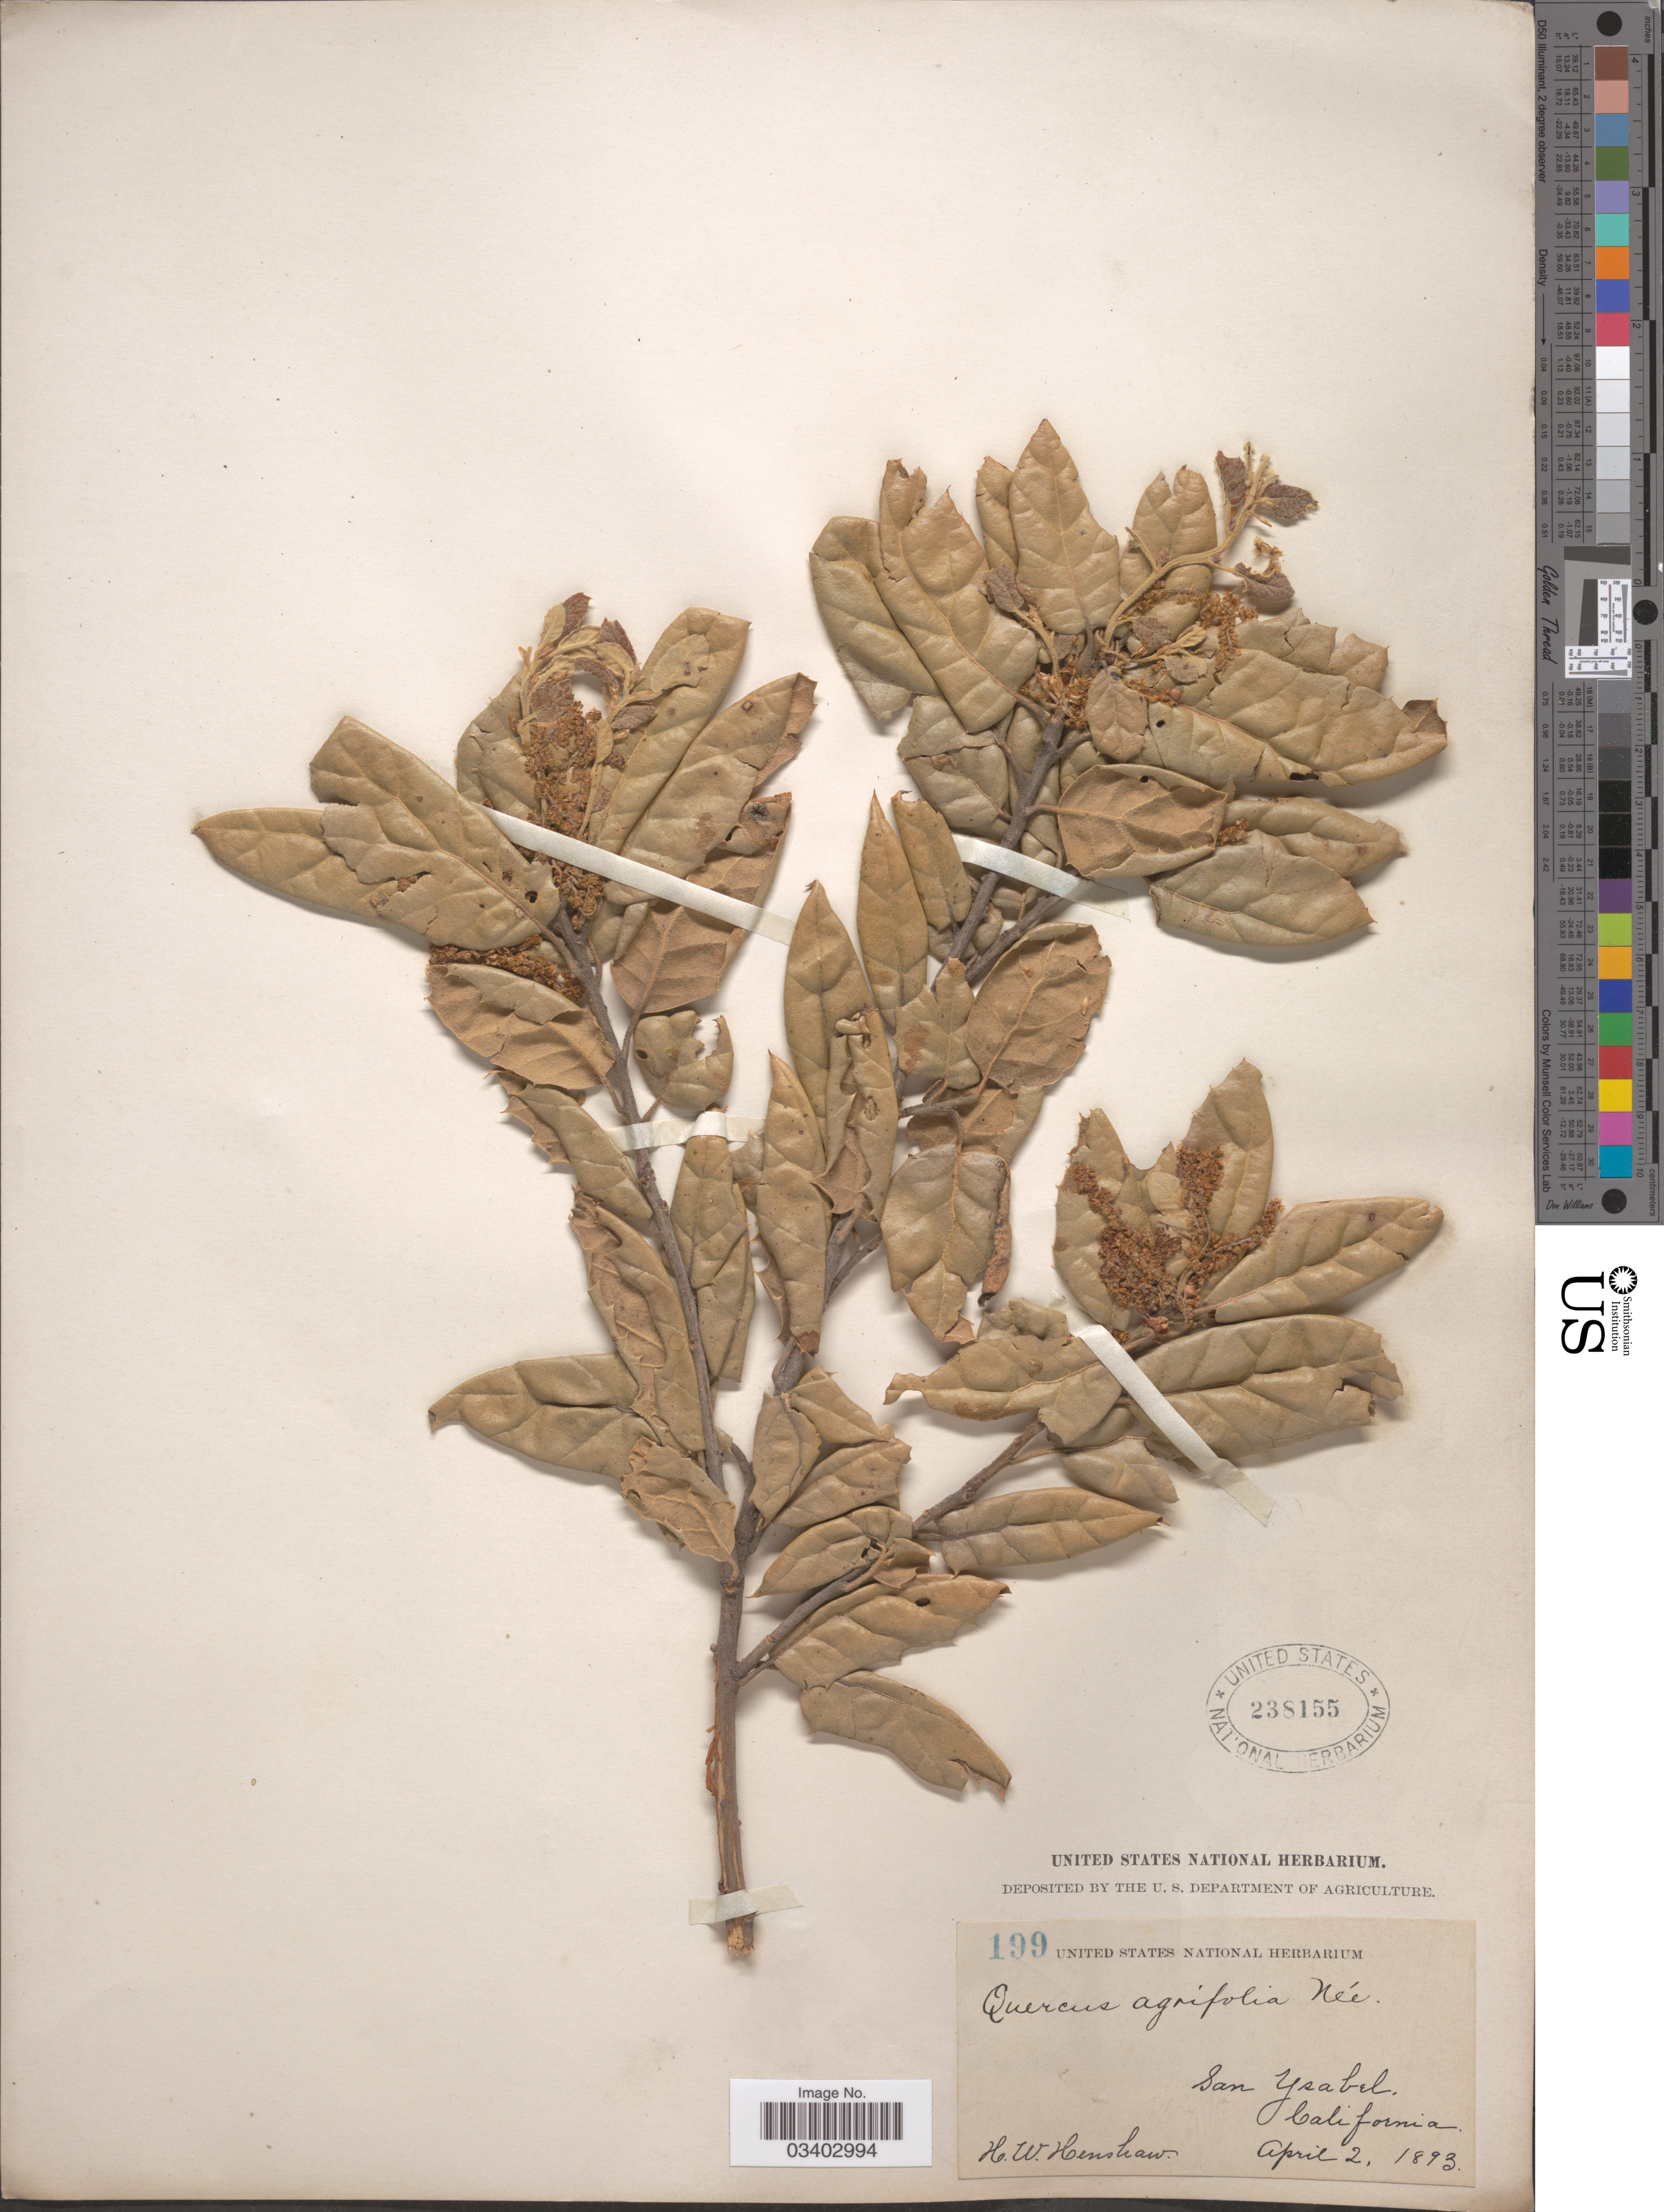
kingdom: Plantae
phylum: Tracheophyta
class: Magnoliopsida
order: Fagales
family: Fagaceae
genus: Quercus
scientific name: Quercus agrifolia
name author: Née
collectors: H. Henshaw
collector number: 199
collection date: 1893-04-02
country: United States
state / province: California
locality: San Ysabel.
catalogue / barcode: US 238155